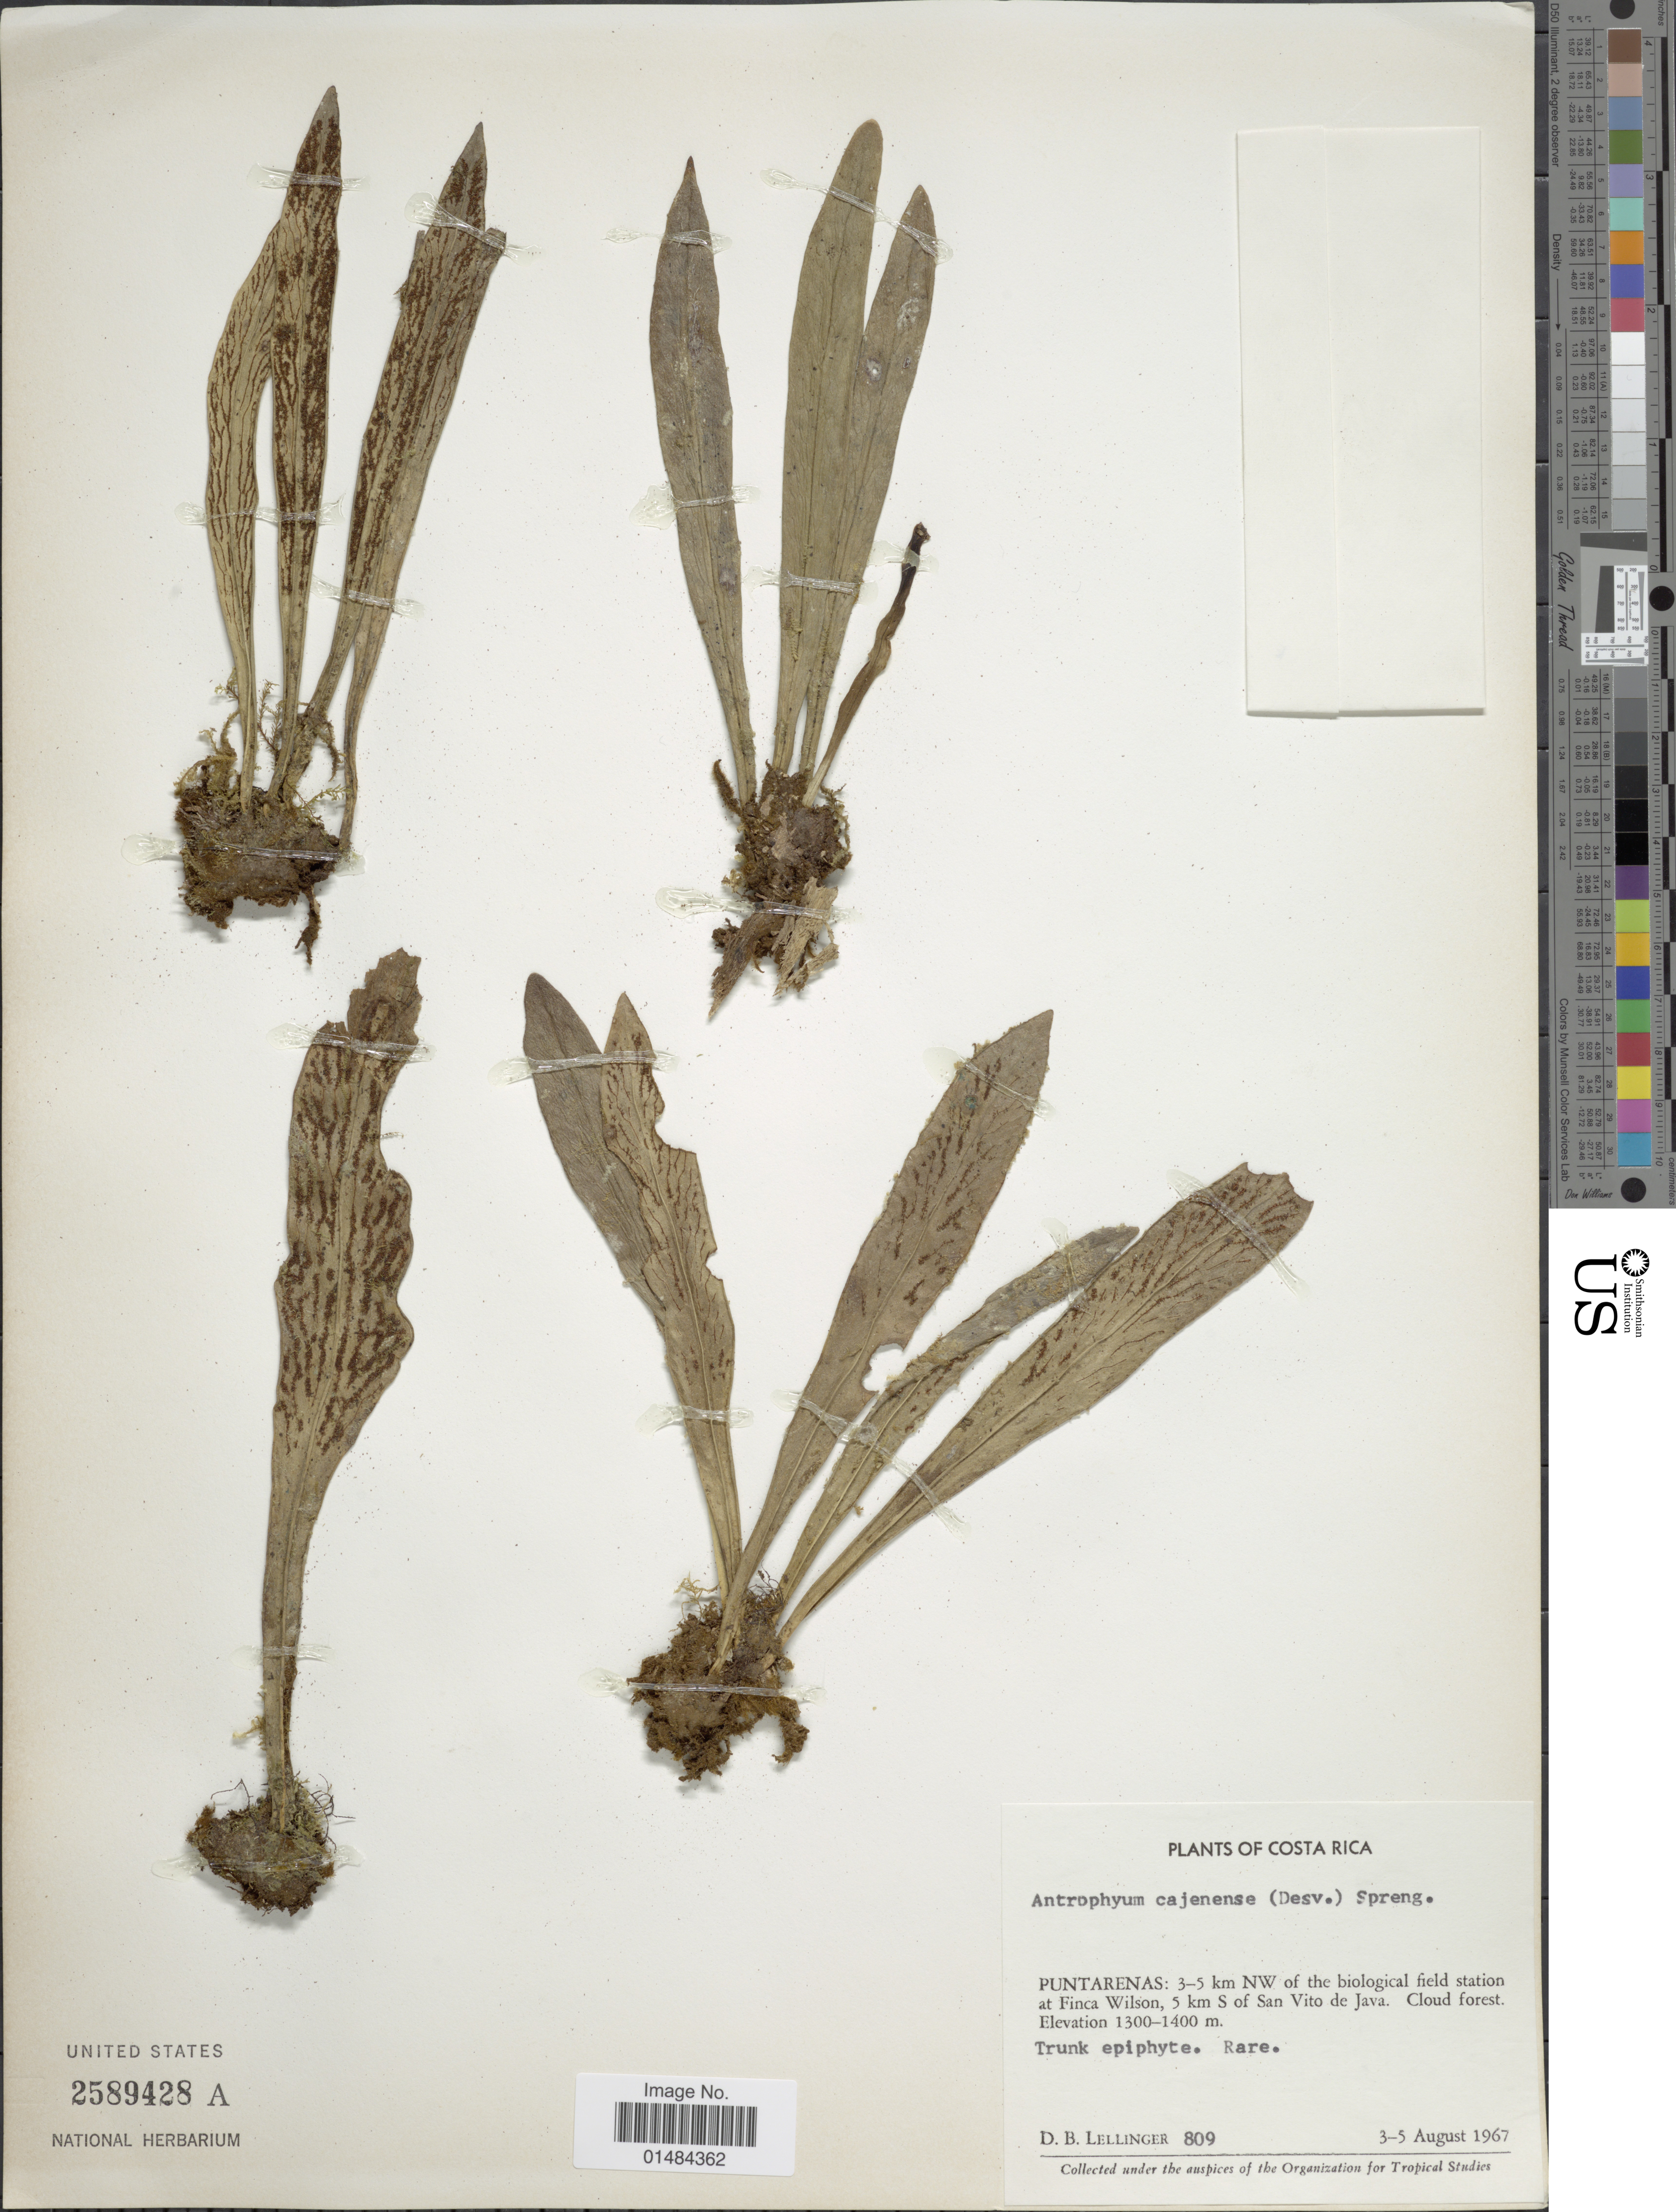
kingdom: Plantae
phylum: Tracheophyta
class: Polypodiopsida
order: Polypodiales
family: Pteridaceae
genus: Polytaenium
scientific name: Polytaenium cajenense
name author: (Desv.) Benedict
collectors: D. B. Lellinger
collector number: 809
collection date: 1967-08-03/1967-08-05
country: Costa Rica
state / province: Puntarenas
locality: Costa Rica, 3-5 km NW of the biological field station at Finca Wilson, 5 km S of San Vito de Java.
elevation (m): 1300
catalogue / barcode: US 2589428A